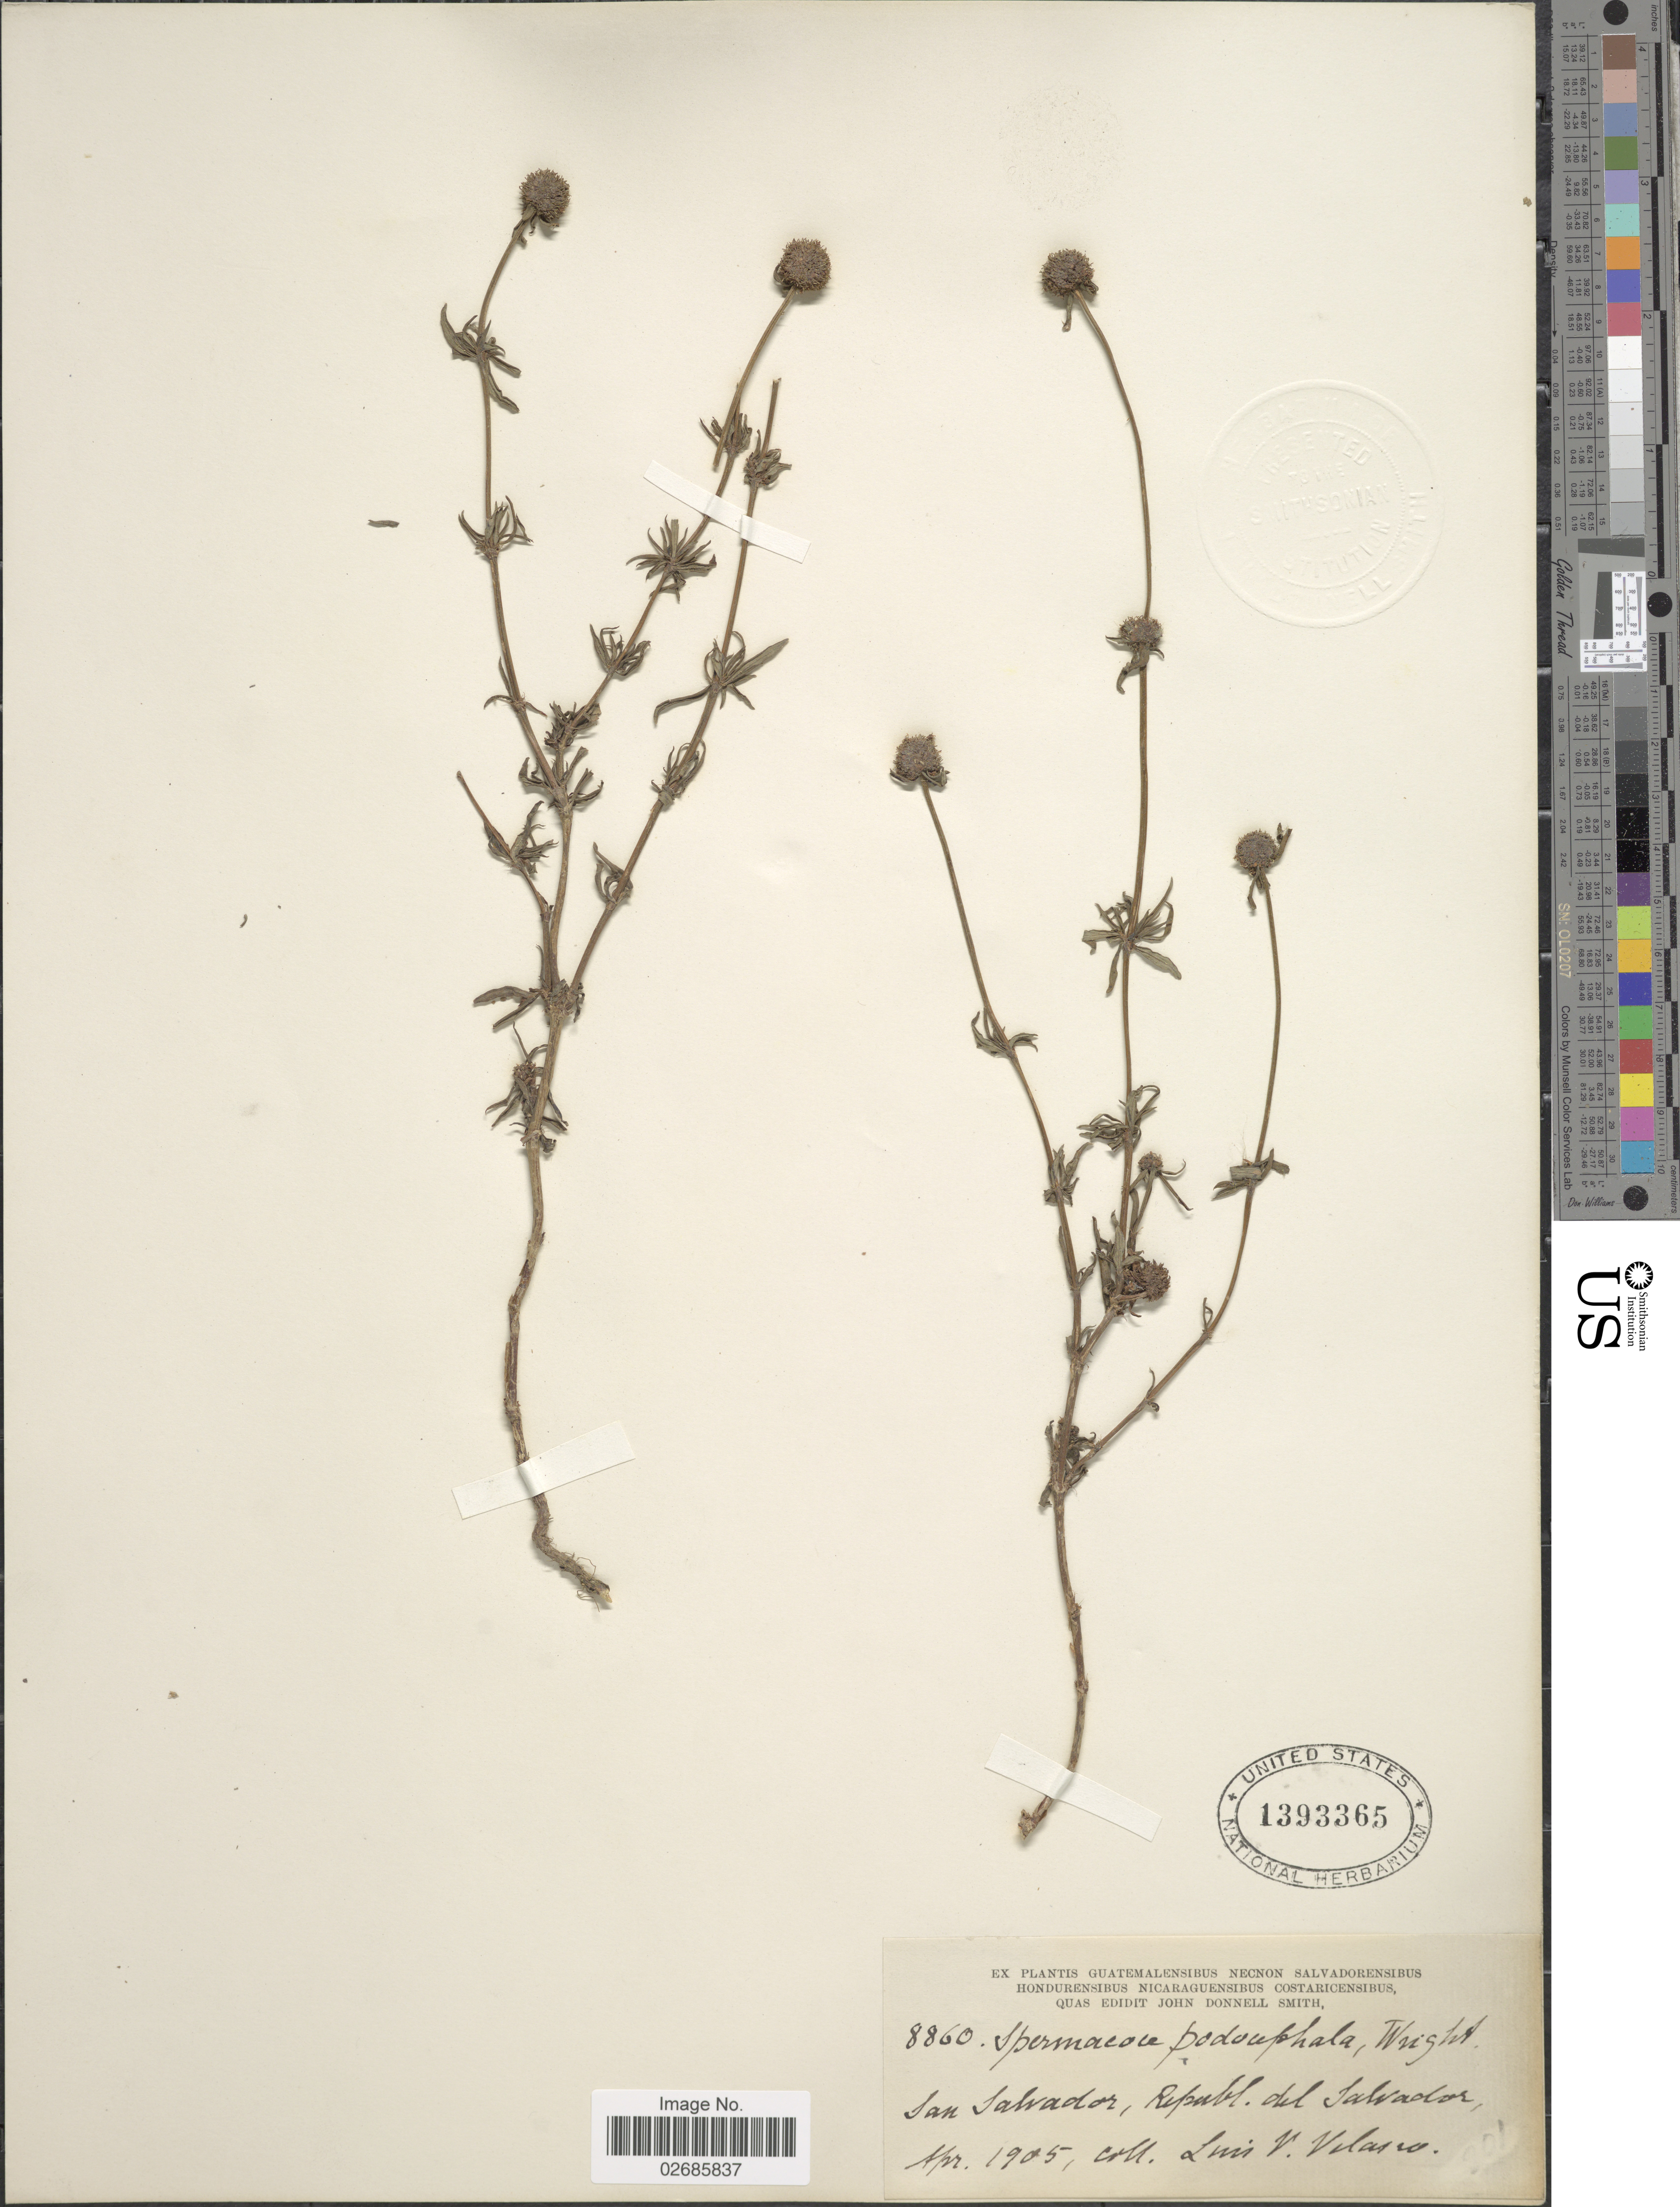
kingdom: Plantae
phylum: Tracheophyta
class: Magnoliopsida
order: Gentianales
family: Rubiaceae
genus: Borreria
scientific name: Borreria verticillata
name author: (L.) G. Mey.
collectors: L. Velasco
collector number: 8860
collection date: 1905-04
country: El Salvador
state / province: San Salvador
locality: Republ. del Salvador.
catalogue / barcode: US 1393365